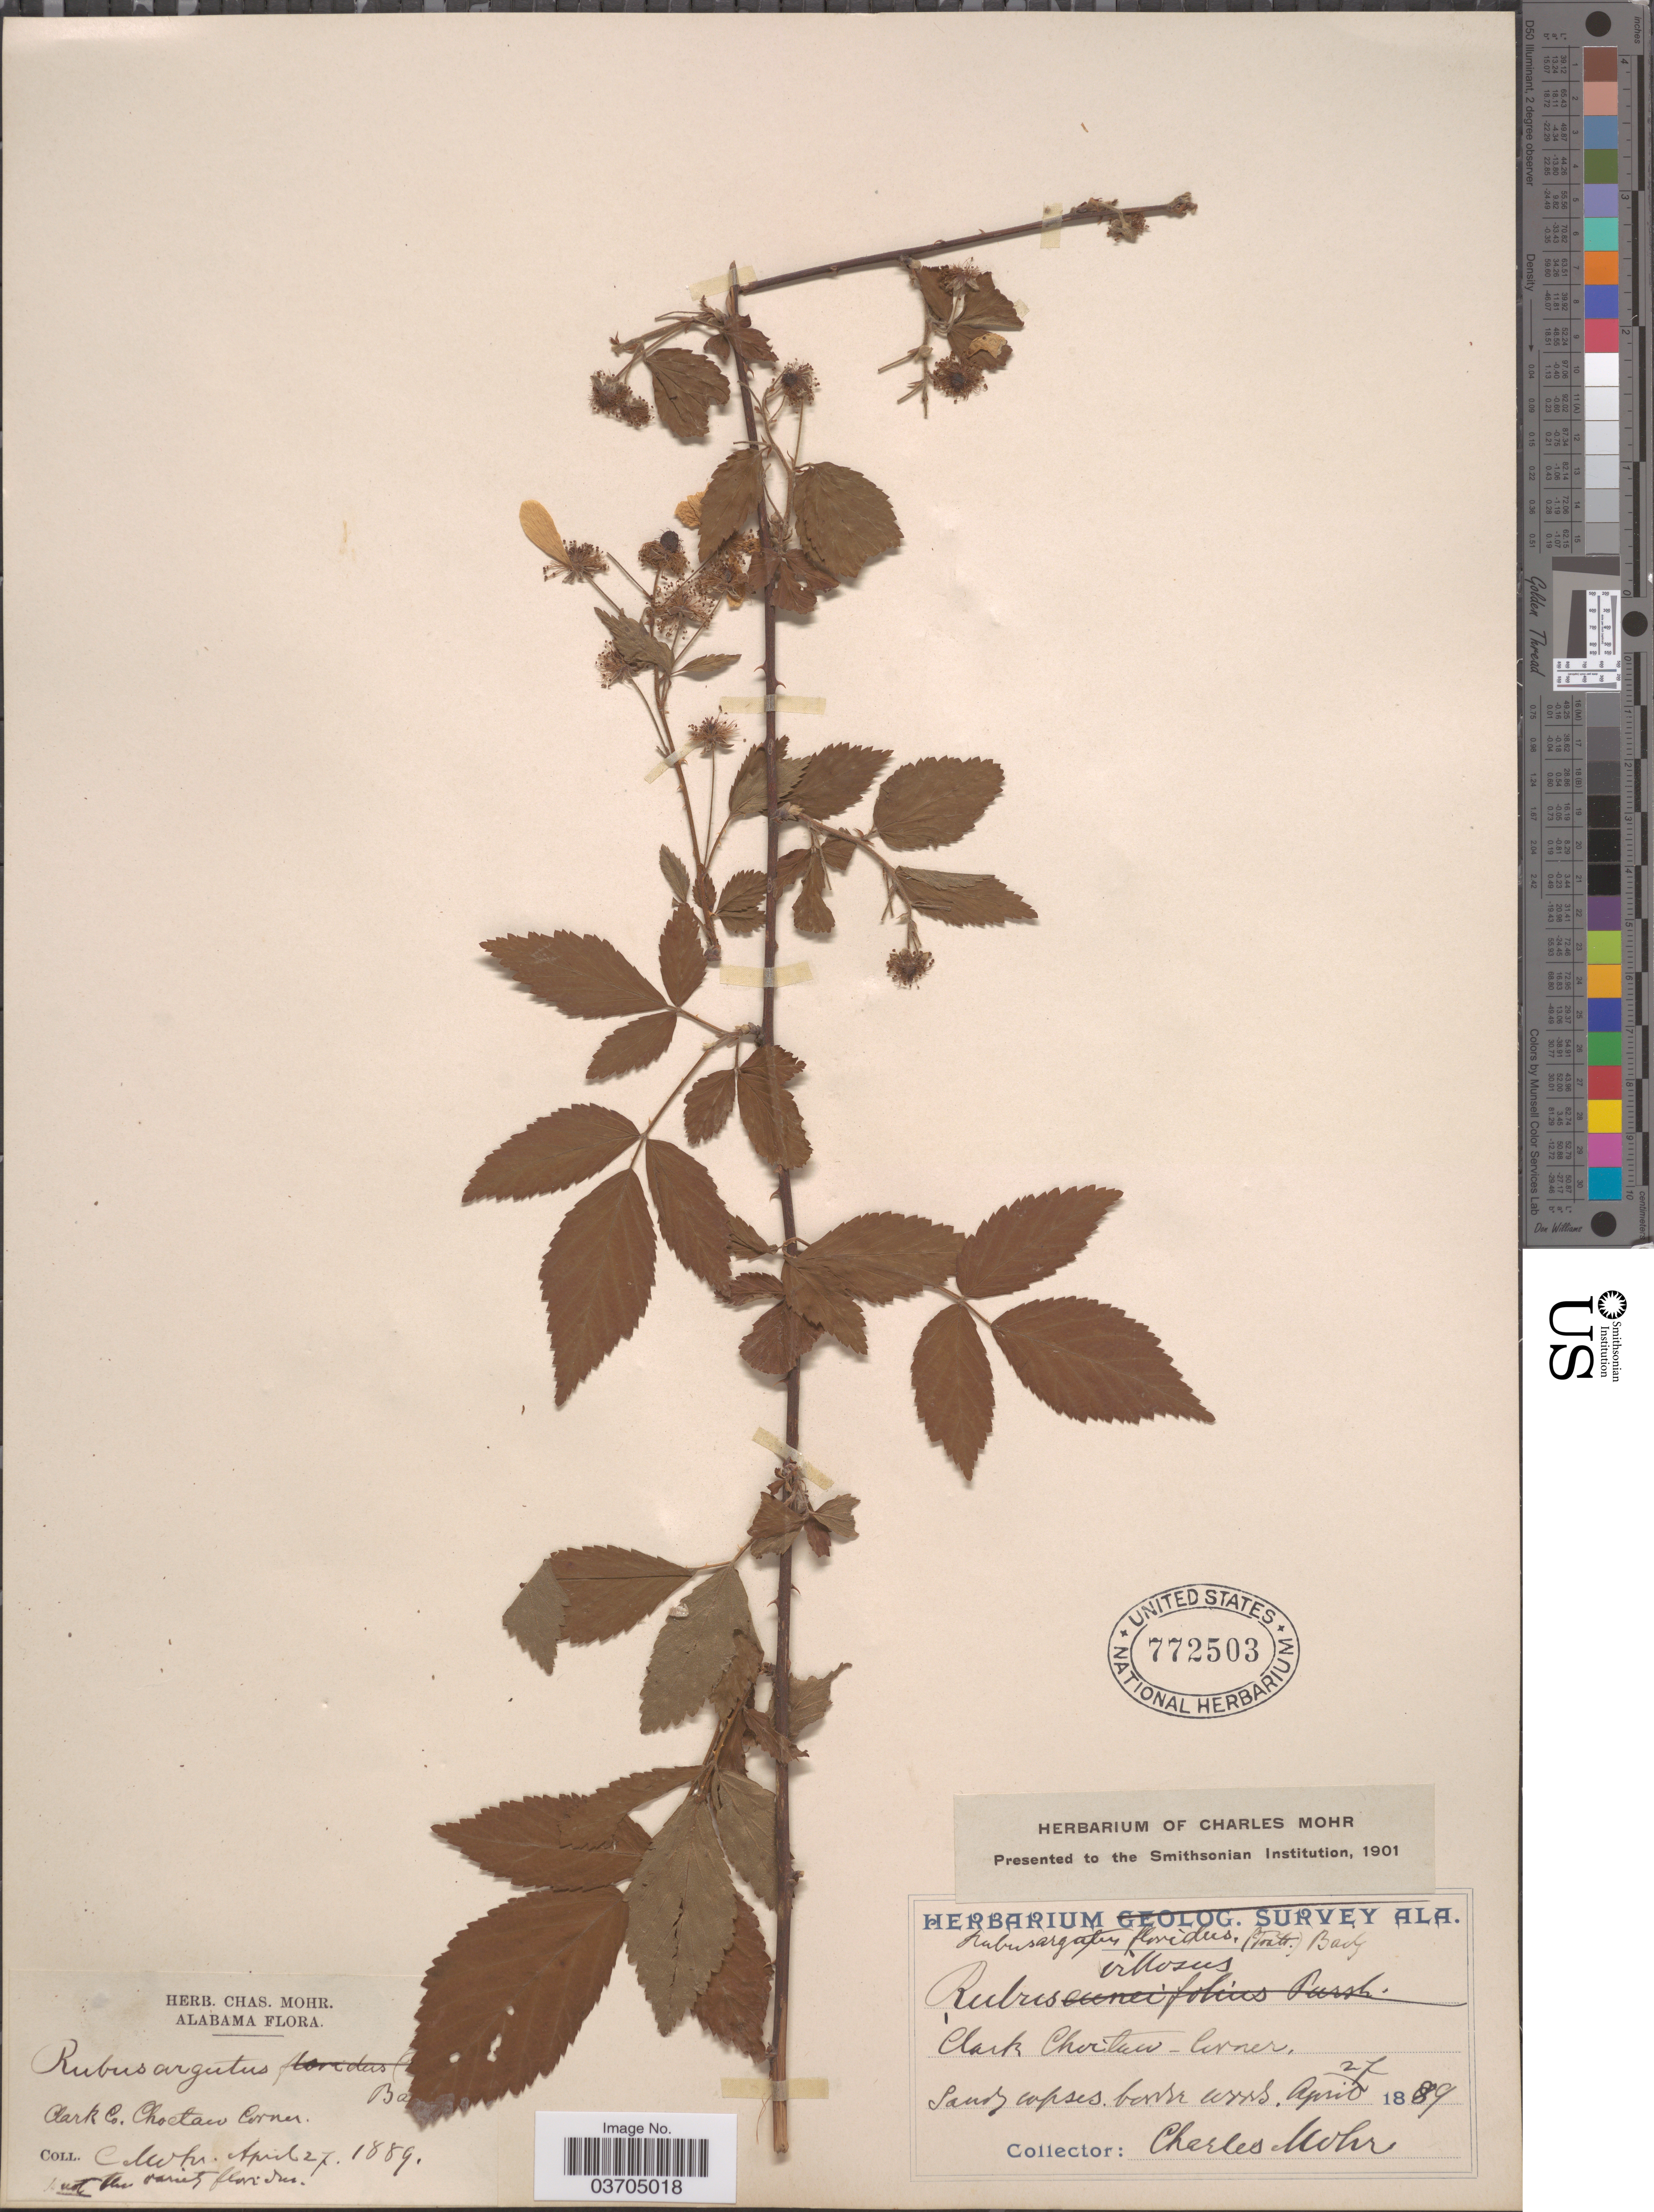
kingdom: Plantae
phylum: Tracheophyta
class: Magnoliopsida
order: Rosales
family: Rosaceae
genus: Rubus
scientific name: Rubus floridus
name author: Tratt.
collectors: Mohr, C. T. (herbarium)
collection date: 1889-04-27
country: United States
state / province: Alabama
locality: Clark Co. Choctaw Corner.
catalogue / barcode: US 772503